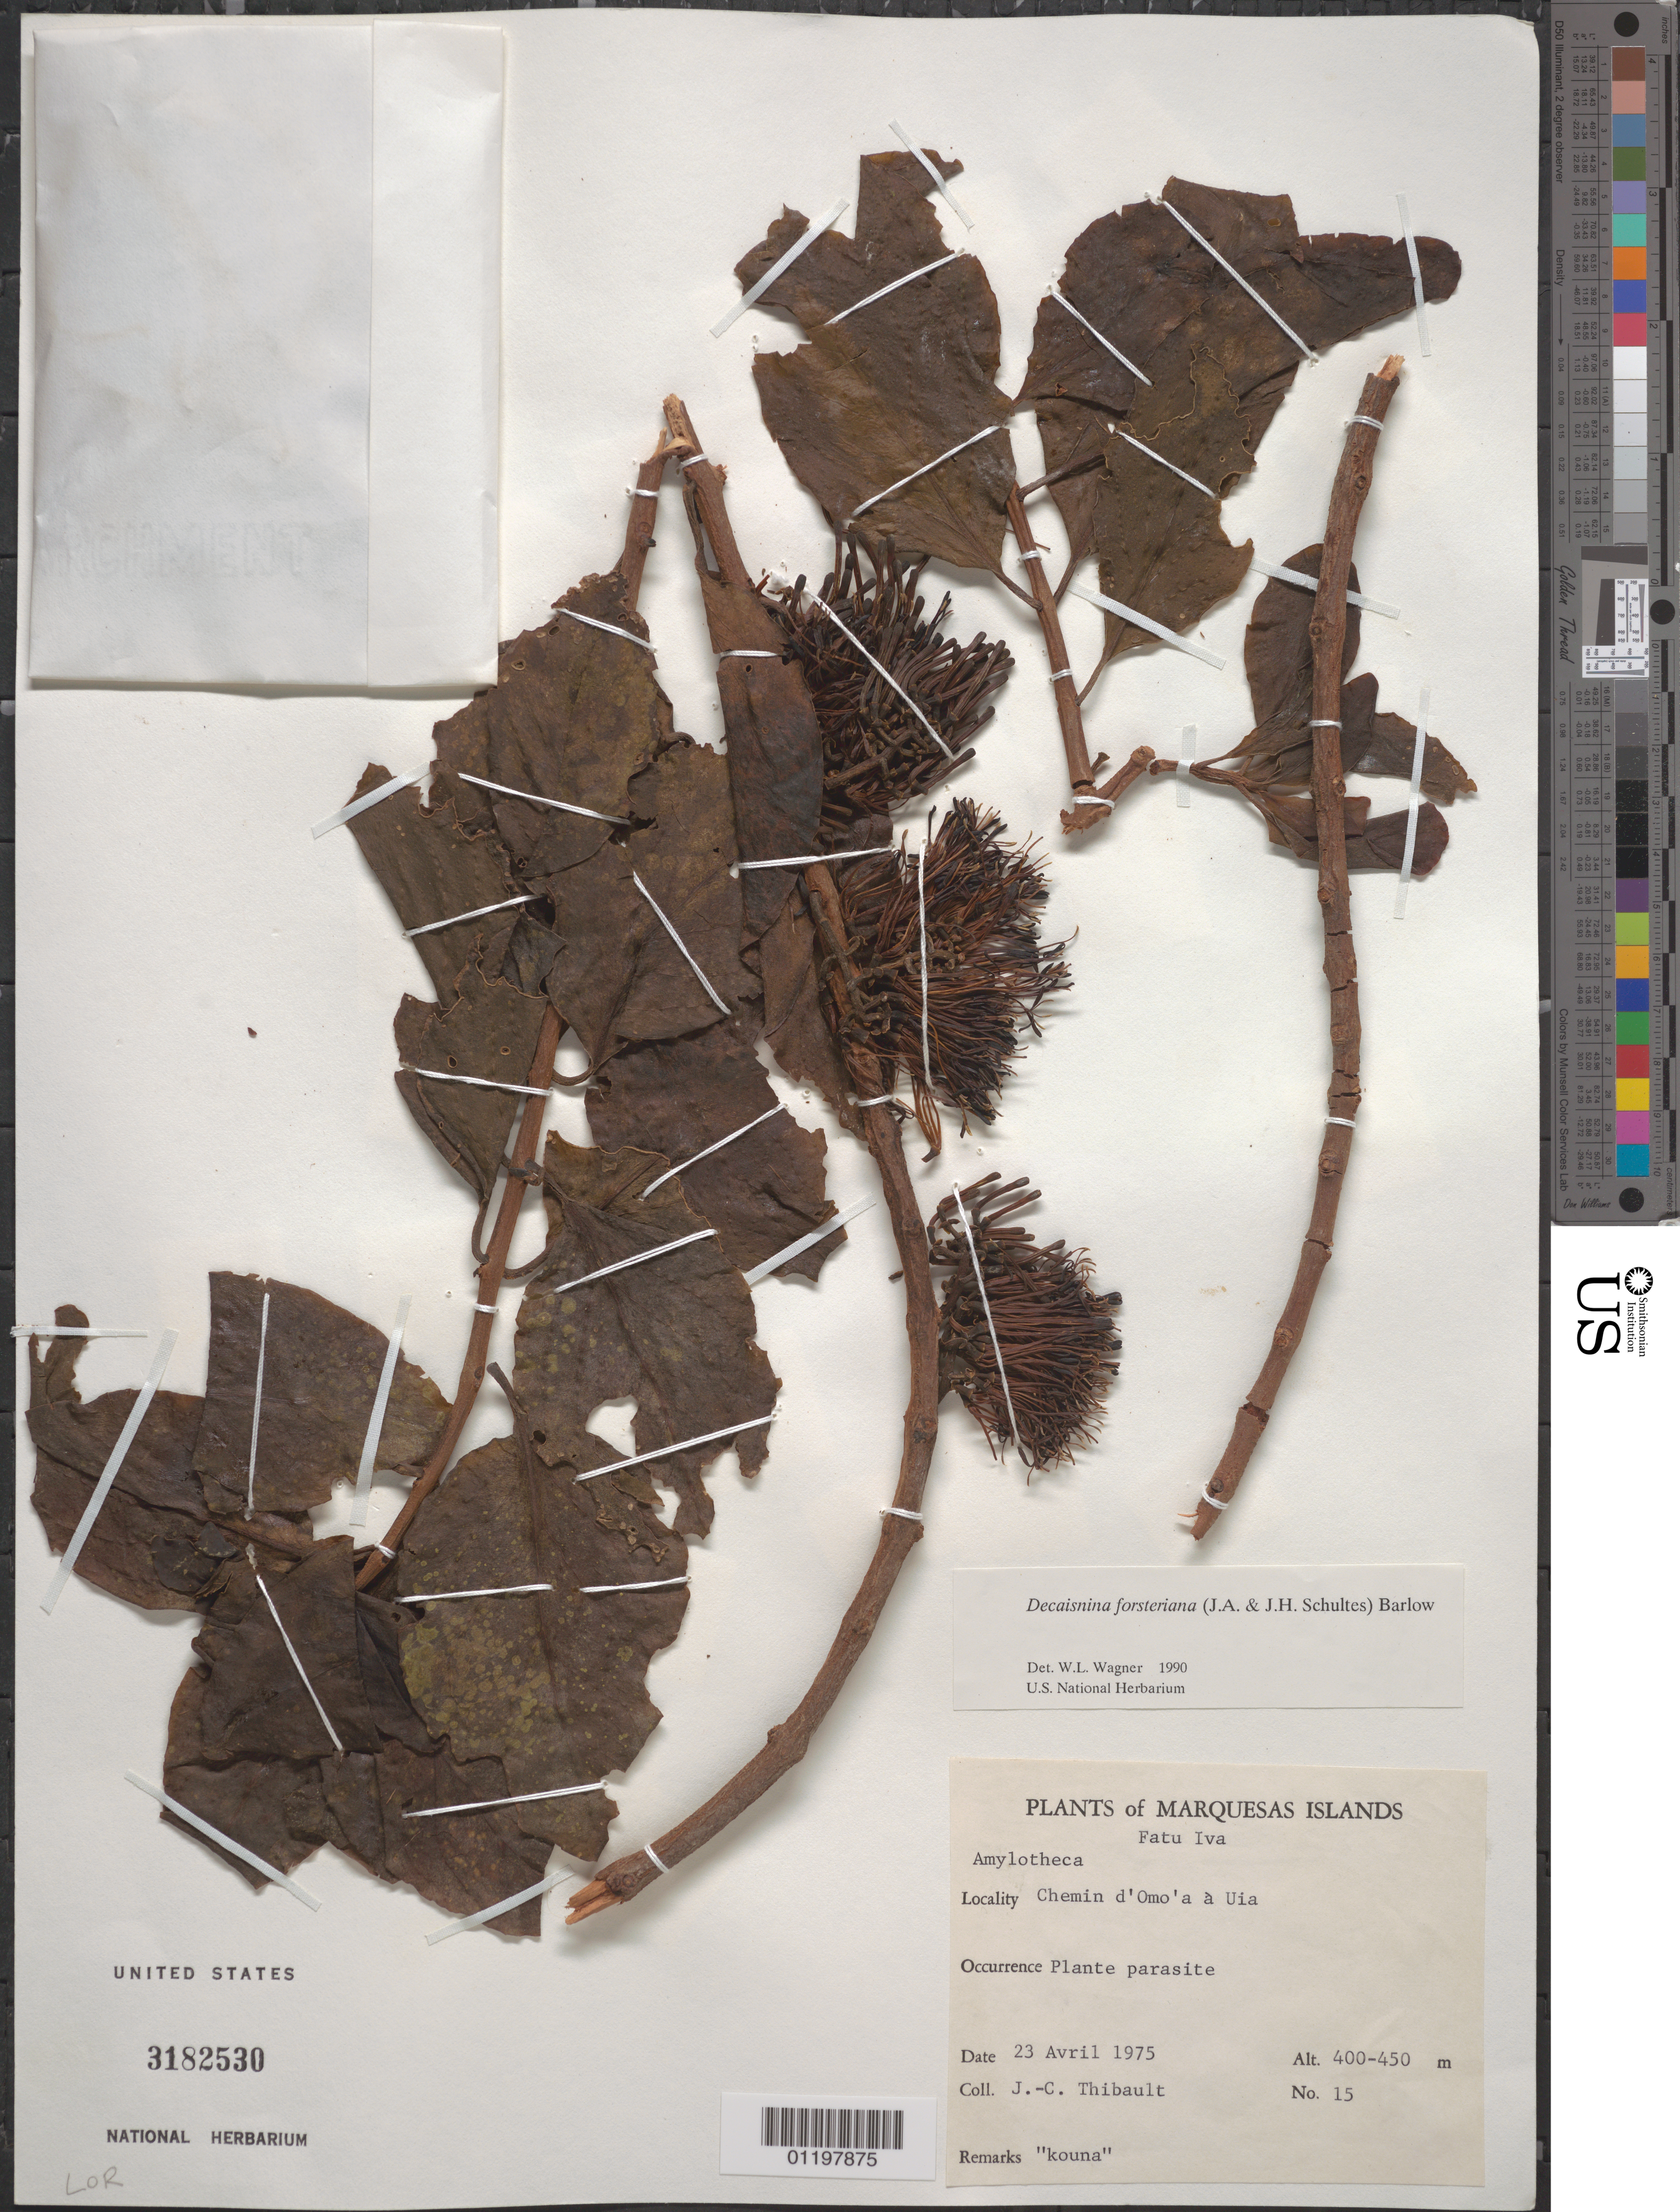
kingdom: Plantae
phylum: Tracheophyta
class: Magnoliopsida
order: Santalales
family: Loranthaceae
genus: Decaisnina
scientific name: Decaisnina forsteriana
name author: (Schult. & Schult. f.) Barlow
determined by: Wagner, W. L., (BOT), Smithsonian Institution - National Museum of Natural History (UNITED STATES)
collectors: J. Thibault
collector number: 15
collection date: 1975-04-23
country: French Polynesia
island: Fatu Hiva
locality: Chemin d'Omo'a à Ui'a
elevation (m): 400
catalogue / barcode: US 3182530